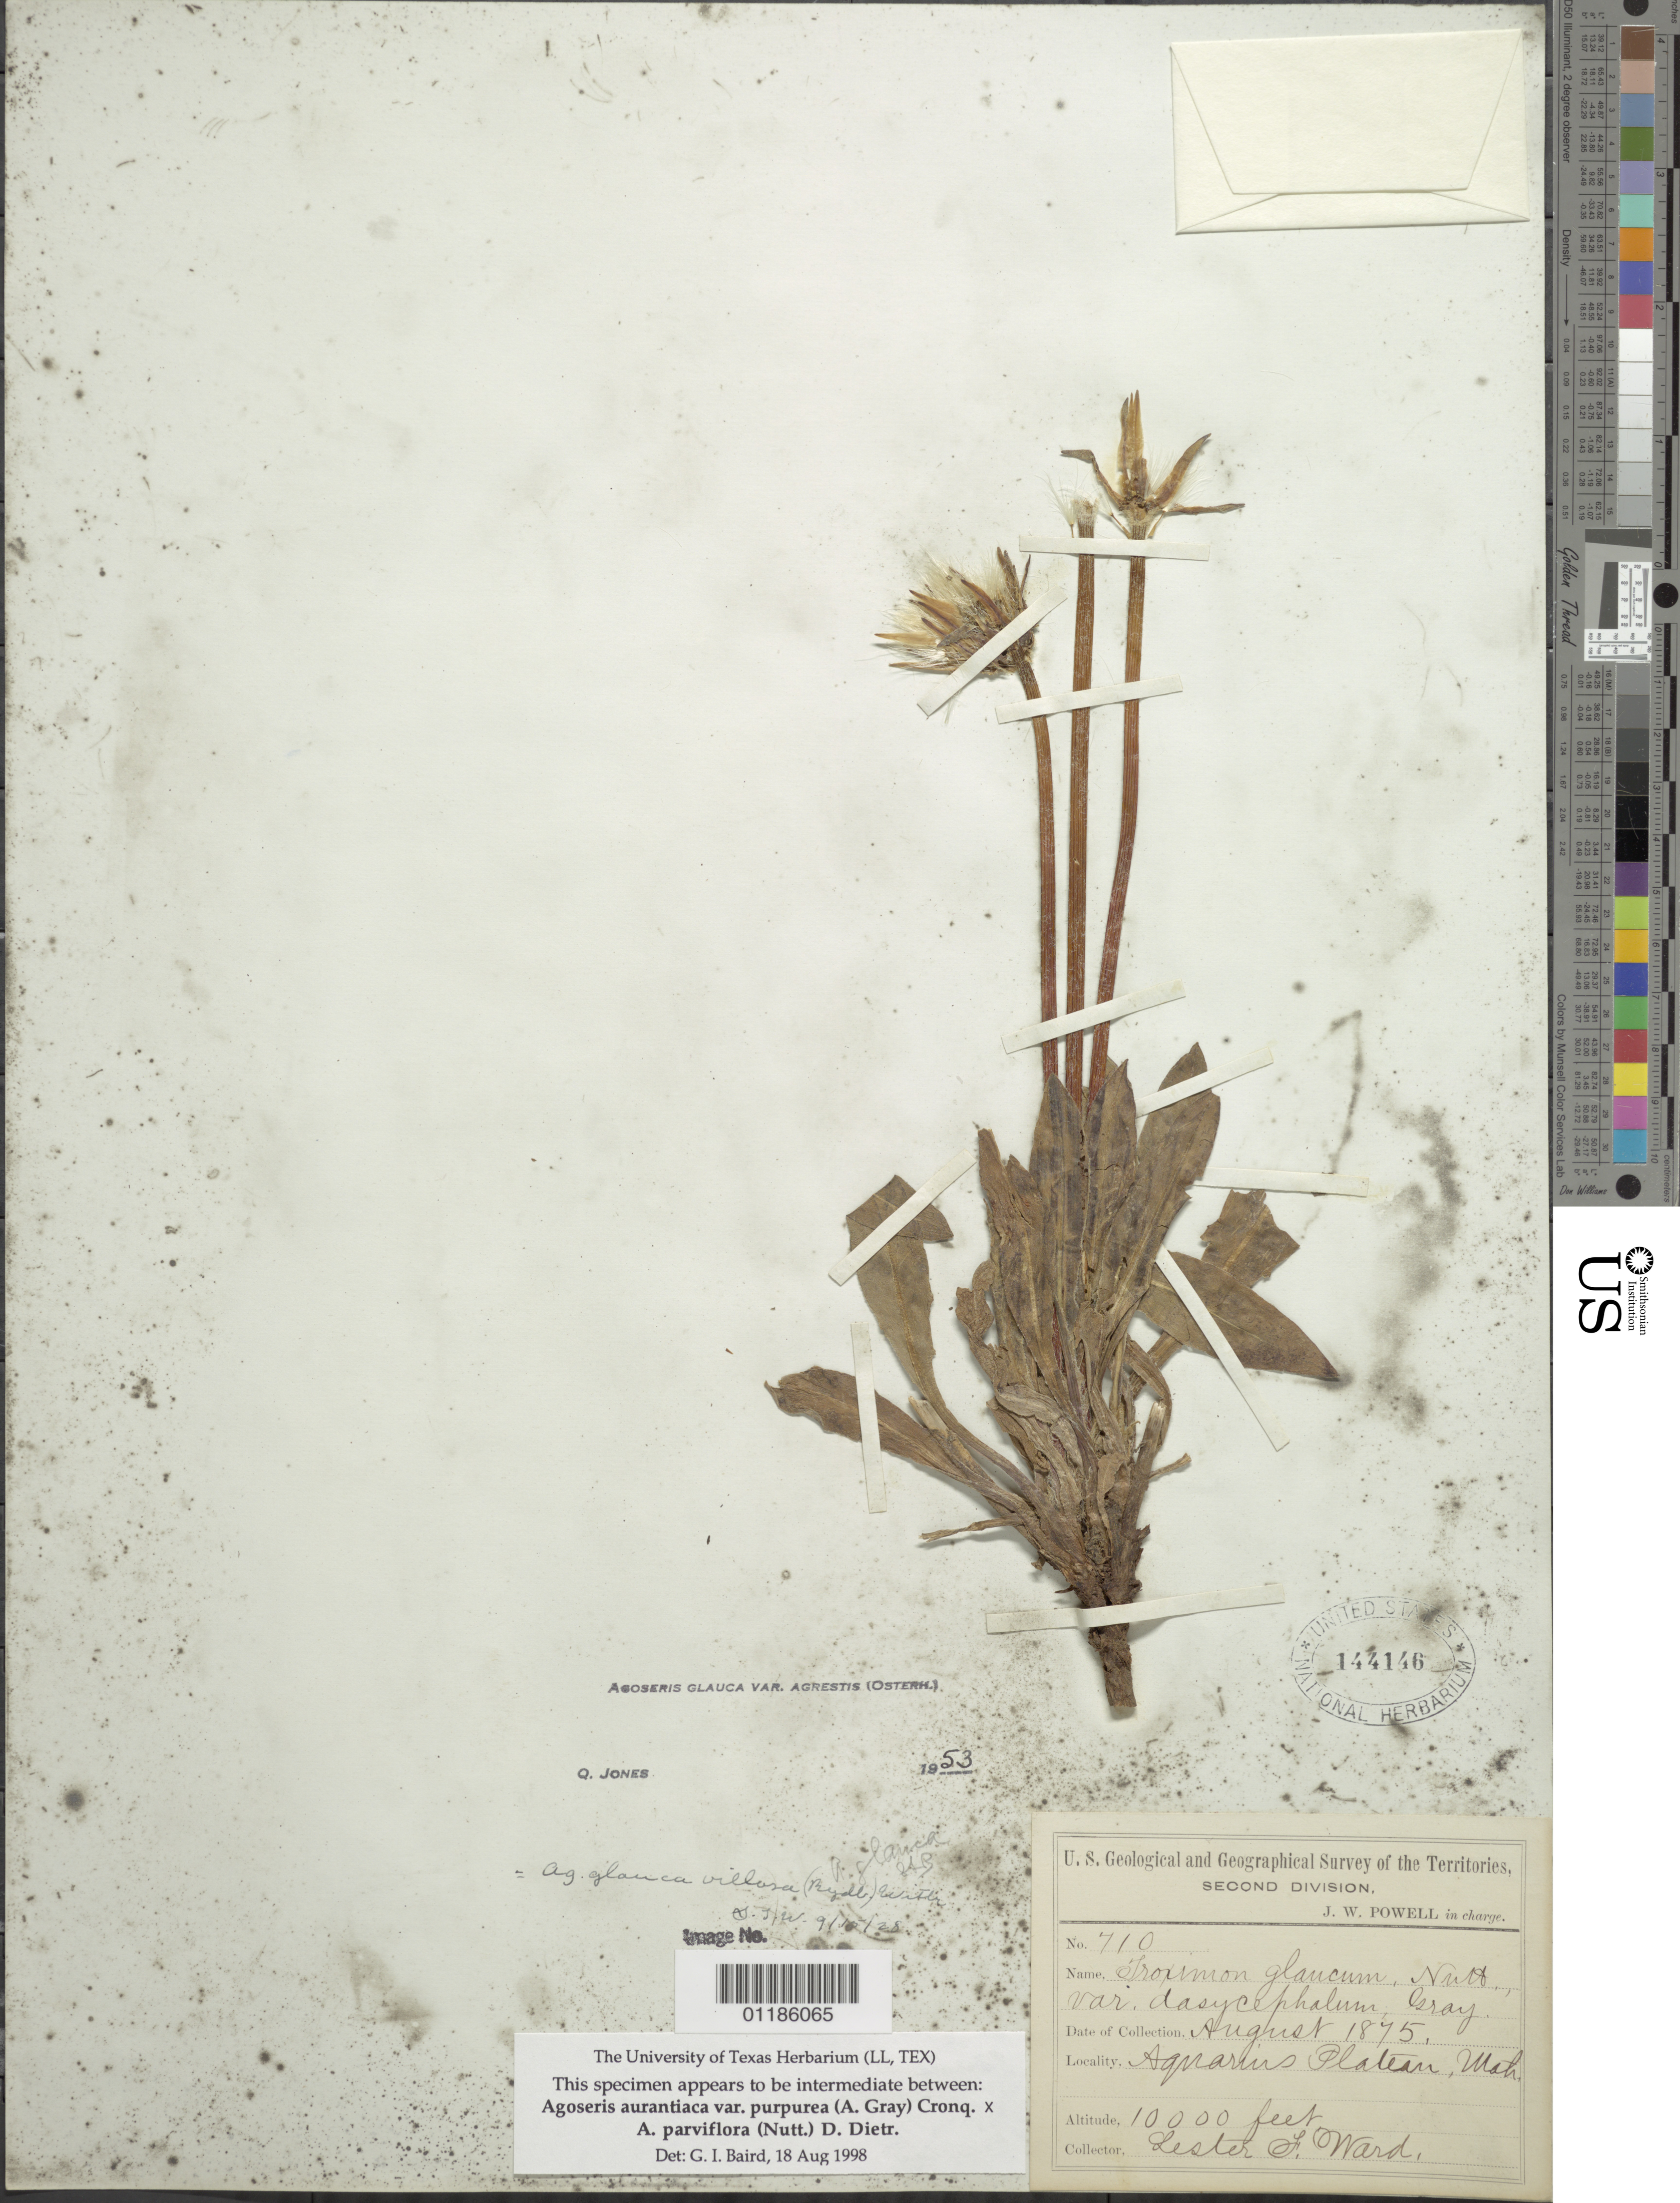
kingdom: Plantae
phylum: Tracheophyta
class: Magnoliopsida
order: Asterales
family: Asteraceae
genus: Agoseris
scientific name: Agoseris aurantiaca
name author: (Hook.) Greene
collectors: L. F. Ward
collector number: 710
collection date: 1875-08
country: United States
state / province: Utah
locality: Aquarius Plateau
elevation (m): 3048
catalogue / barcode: US 144146